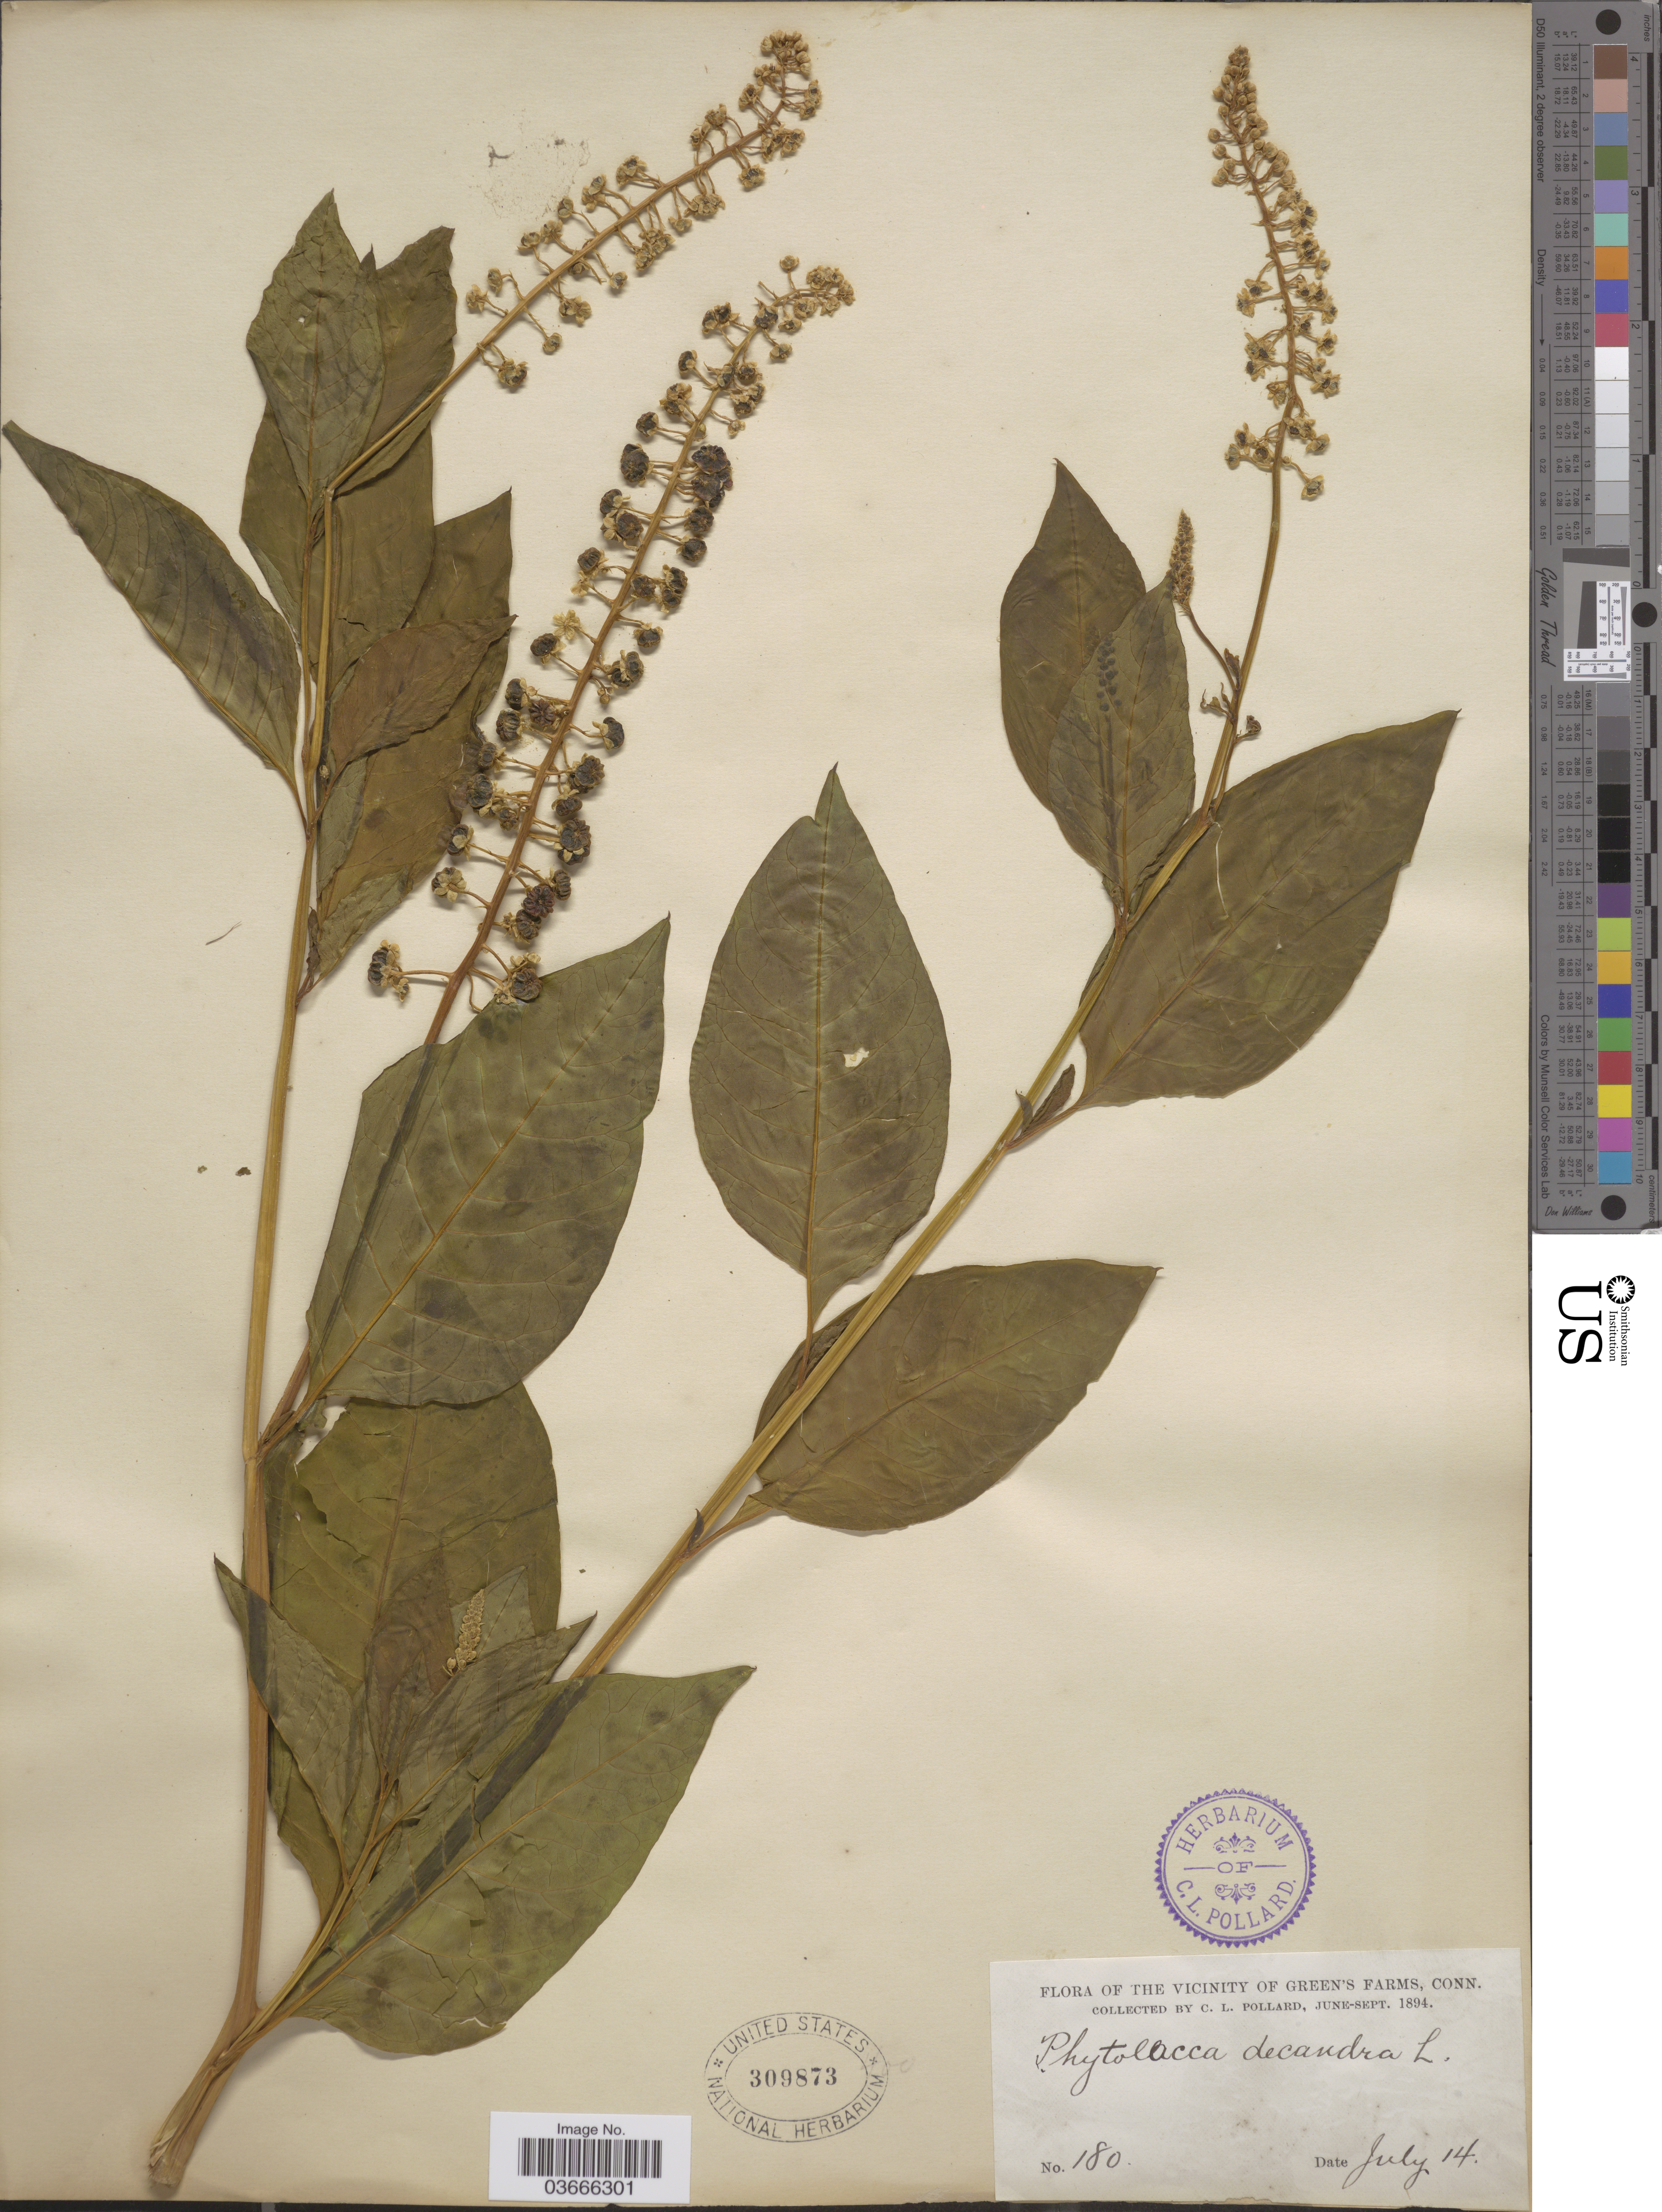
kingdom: Plantae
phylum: Tracheophyta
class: Magnoliopsida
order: Caryophyllales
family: Phytolaccaceae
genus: Phytolacca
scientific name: Phytolacca americana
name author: L.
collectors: C. L. Pollard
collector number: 180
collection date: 1894-07-14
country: United States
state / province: Connecticut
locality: The vicinity of Green's Farms.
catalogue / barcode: US 309873